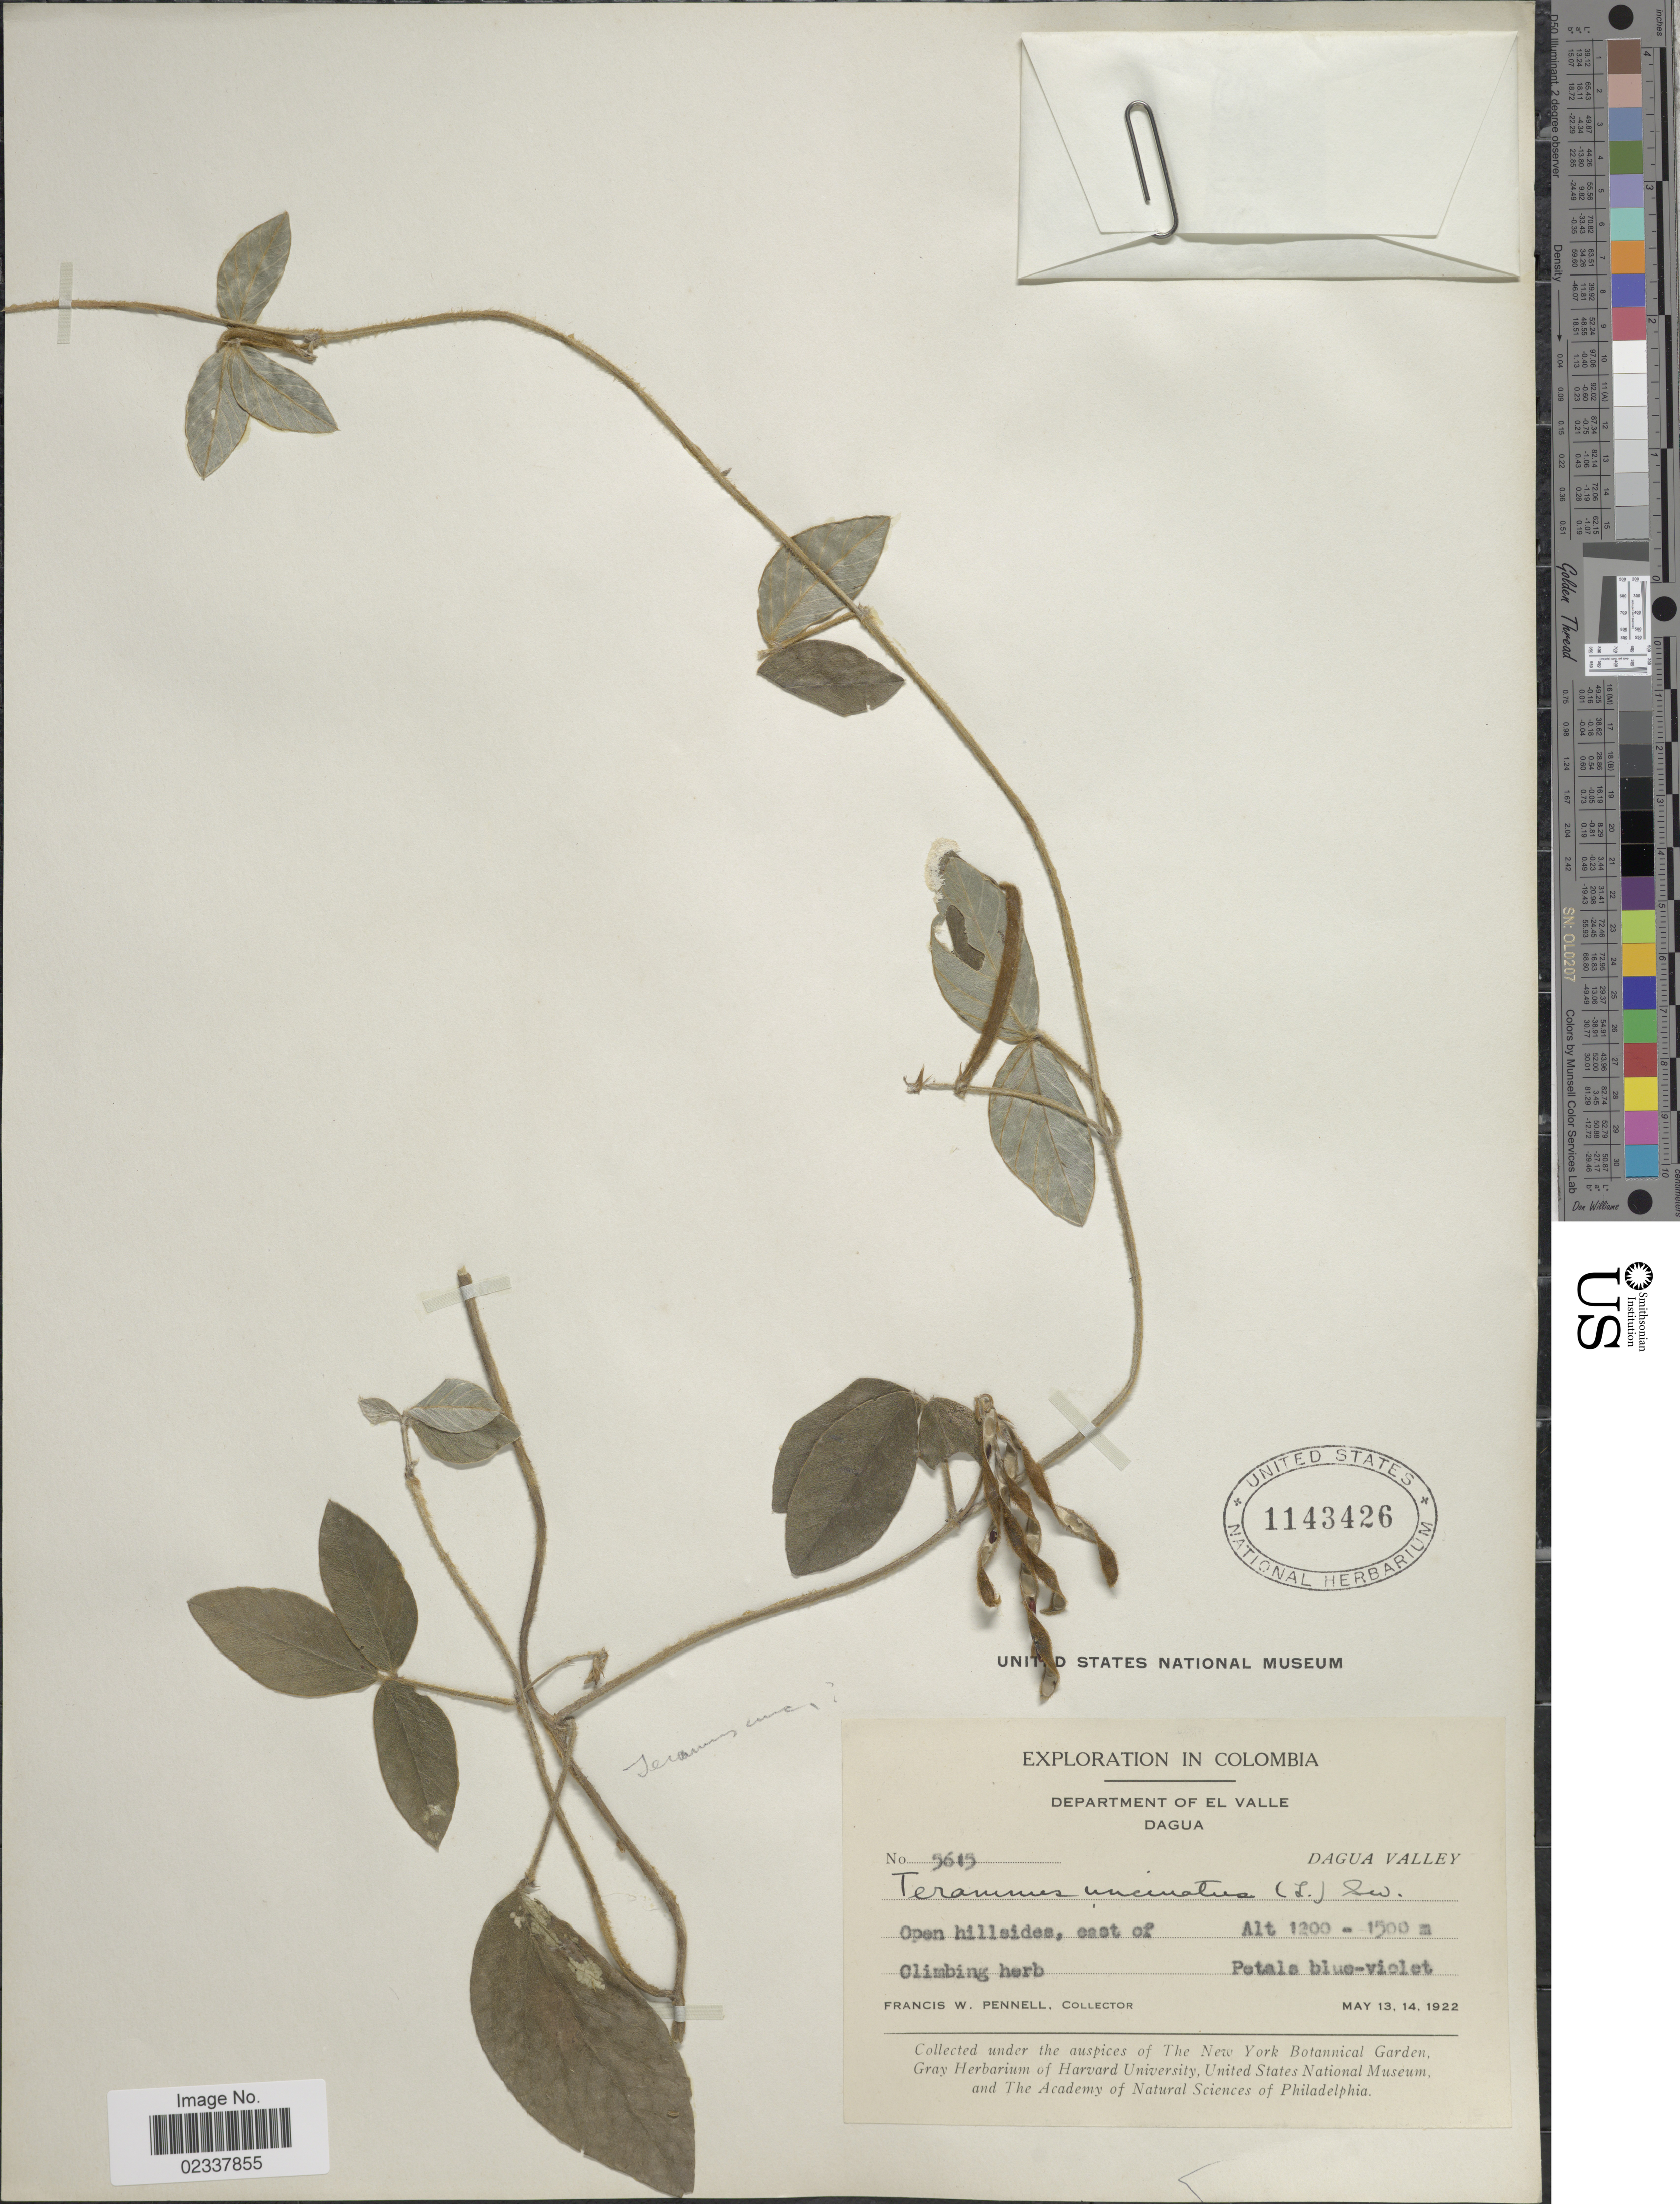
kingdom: Plantae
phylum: Tracheophyta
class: Magnoliopsida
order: Fabales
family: Fabaceae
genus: Teramnus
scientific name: Teramnus uncinatus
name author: (L.) Sw.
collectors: F. W. Pennell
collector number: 5615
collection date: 1922-05-13/1922-05-14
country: Colombia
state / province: Valle del Cauca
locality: Department of El Valle, Dagua, Dagua Valley, Open hillsides, east of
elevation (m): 1200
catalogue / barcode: US 1143426